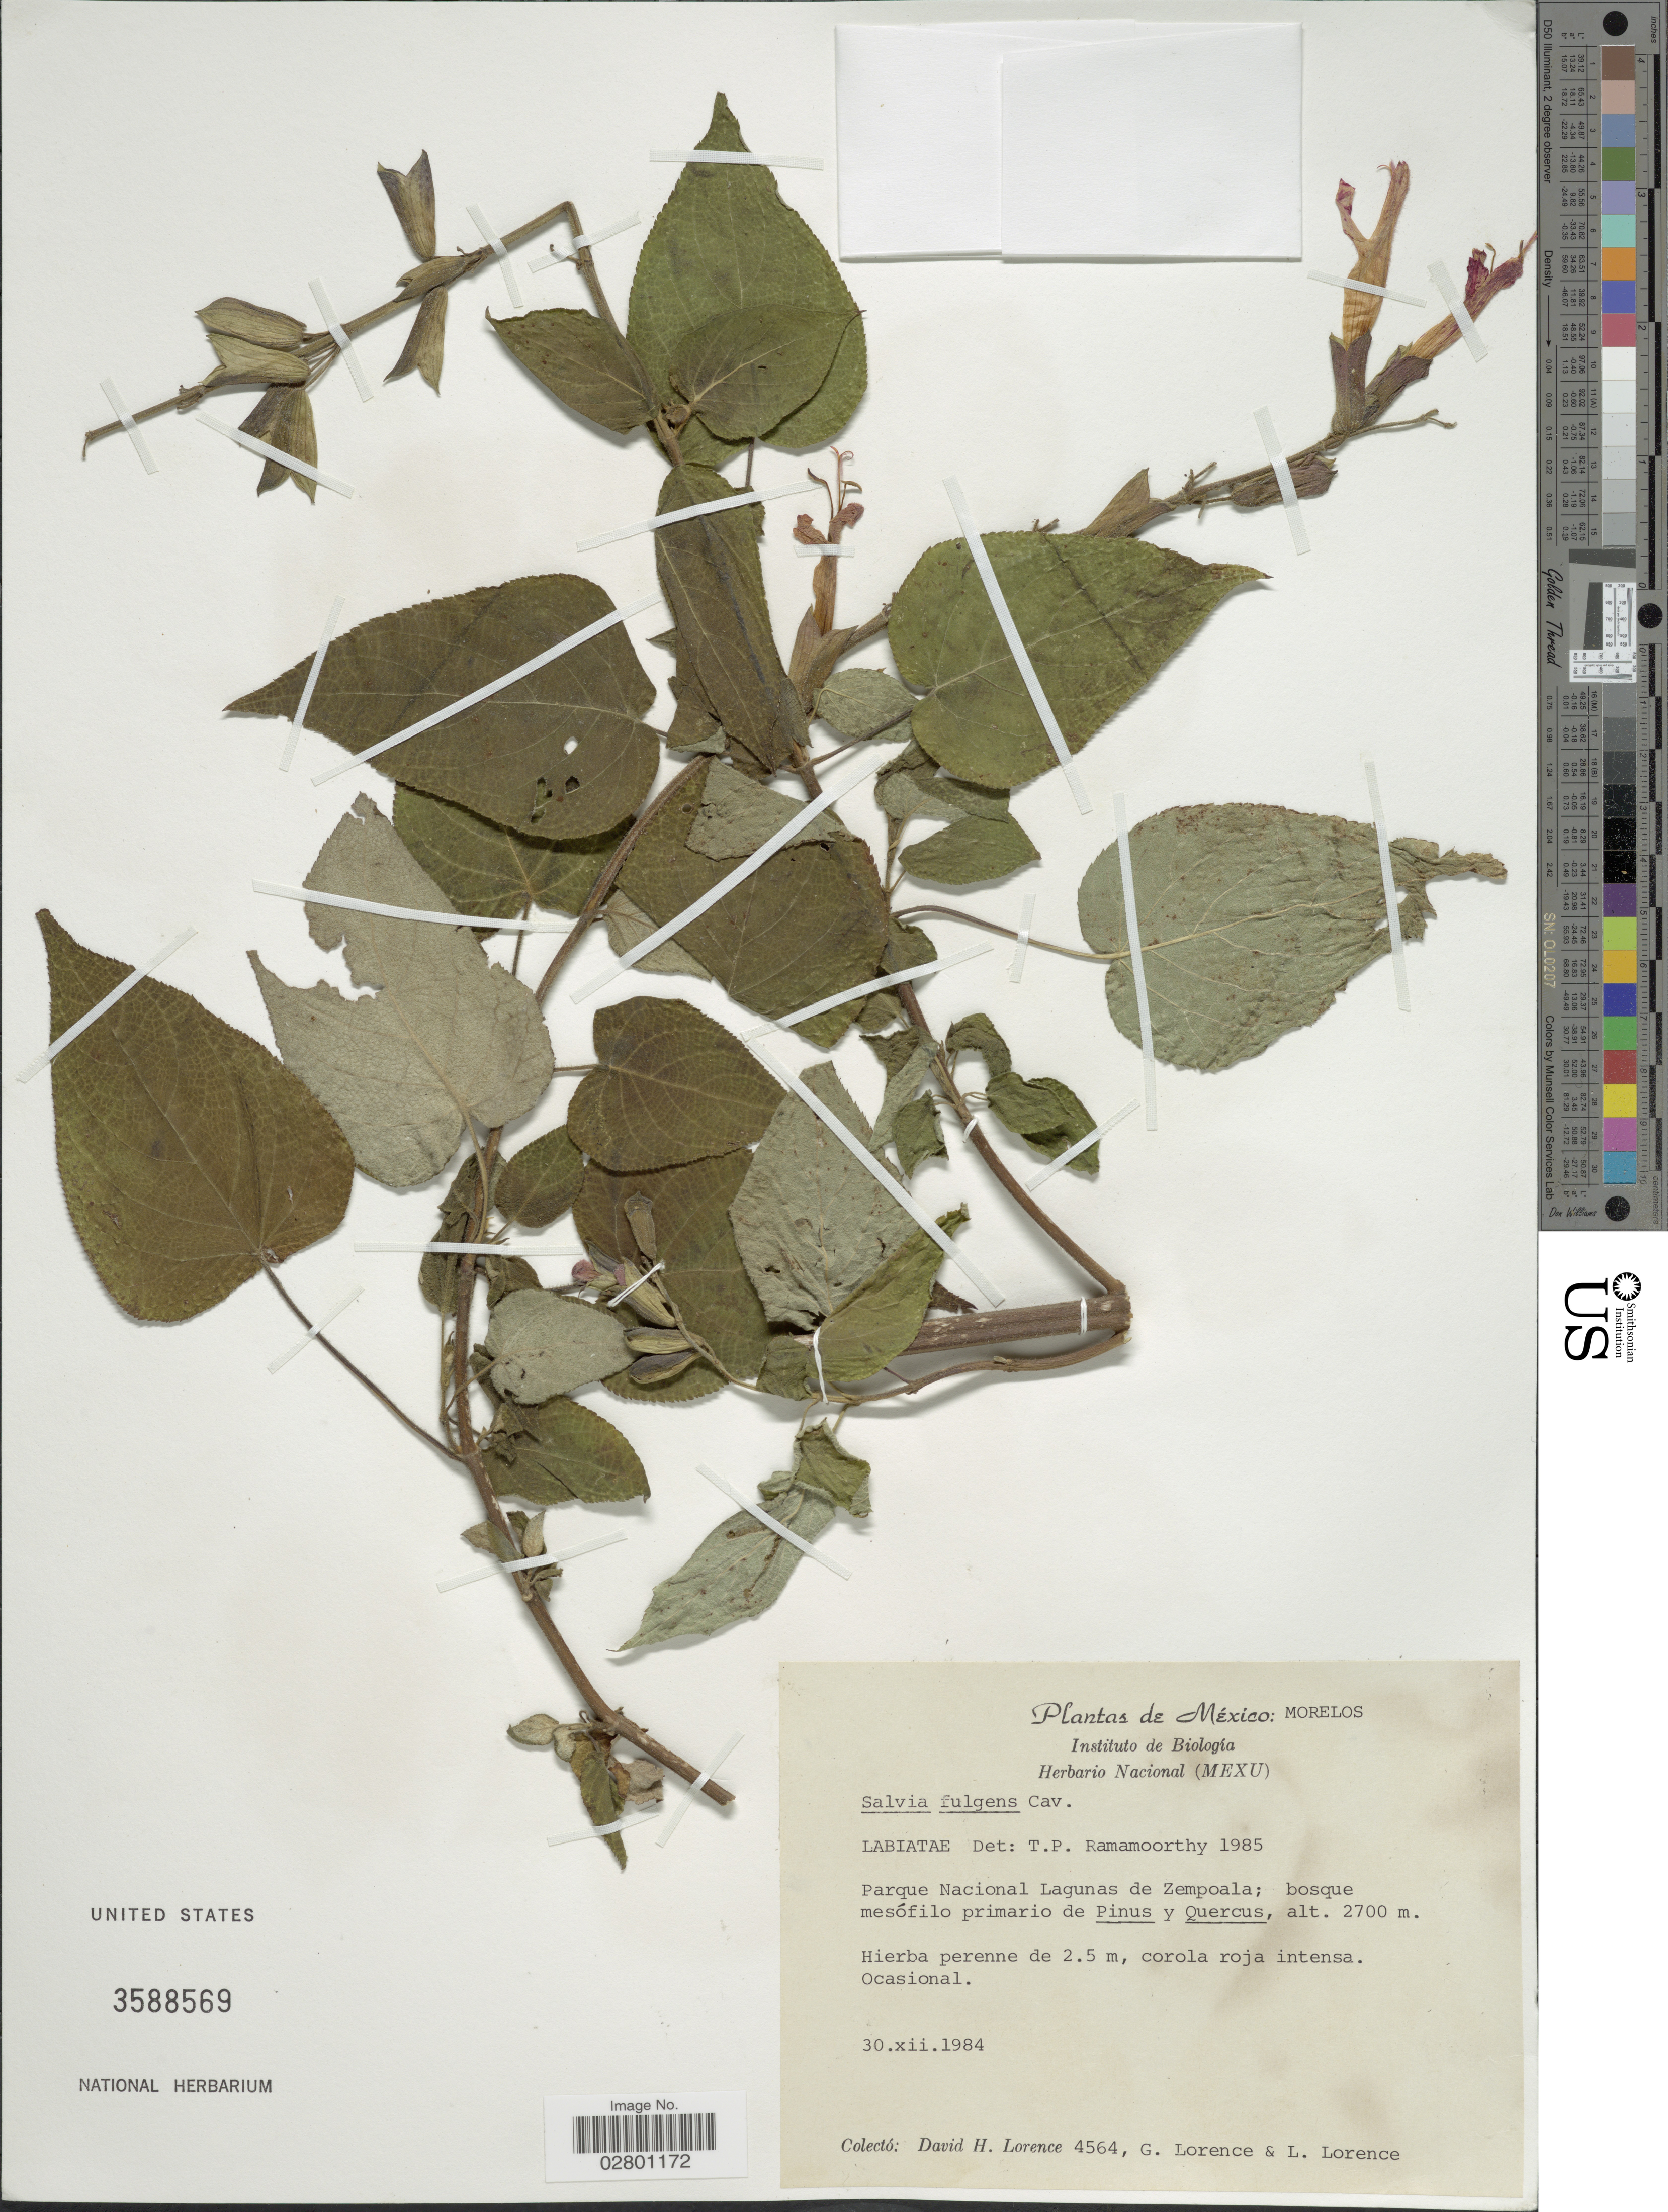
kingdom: Plantae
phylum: Tracheophyta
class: Magnoliopsida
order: Lamiales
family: Lamiaceae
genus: Salvia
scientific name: Salvia fulgens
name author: Cav.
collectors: D. Lorence, G. Lorence & L. Lorence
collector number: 4564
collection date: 1984-12-30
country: Mexico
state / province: Morelos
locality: Parque Nacional Lagunas de Zempoala.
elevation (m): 2700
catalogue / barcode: US 3588569